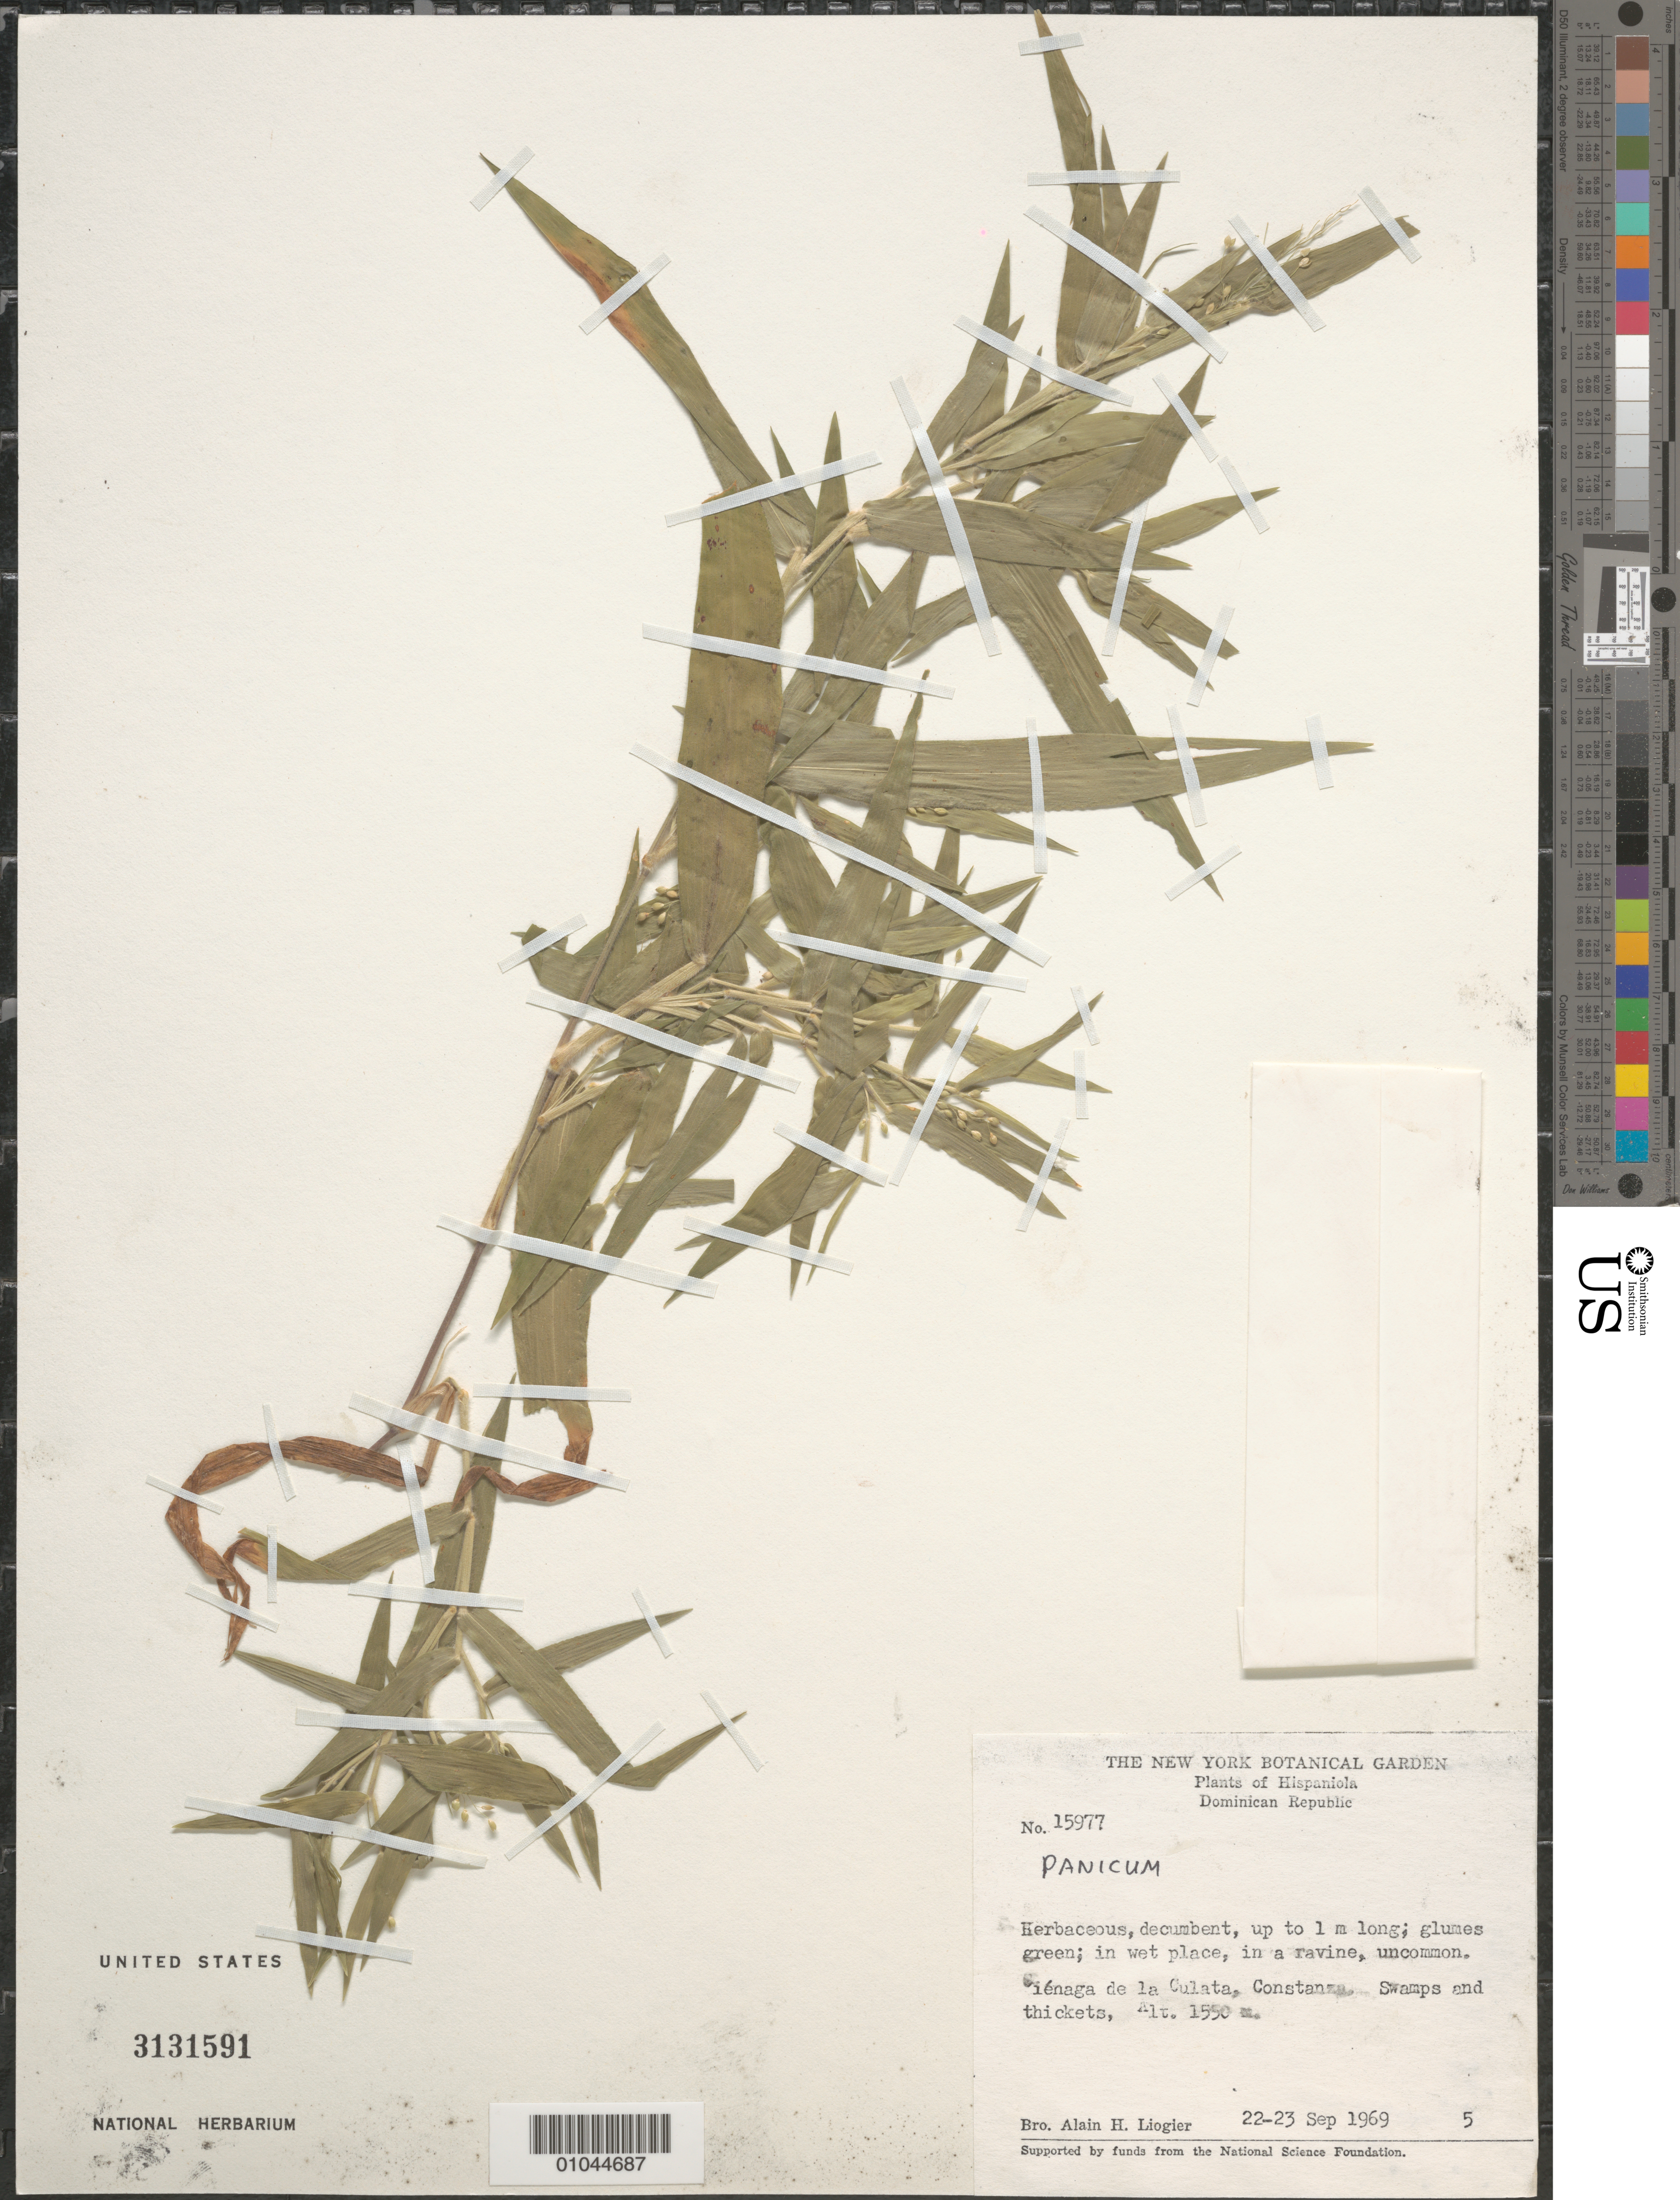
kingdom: Plantae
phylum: Tracheophyta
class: Liliopsida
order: Poales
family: Poaceae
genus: Panicum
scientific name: Panicum sp.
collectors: A. H. Liogier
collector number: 15977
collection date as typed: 22 Sep 1969 to 23 Sep 1969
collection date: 1969-09-22/1969-09-23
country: Dominican Republic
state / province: La Vega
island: Hispaniola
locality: Cienage de la Culata, Constanza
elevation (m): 1550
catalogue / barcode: US 3131591